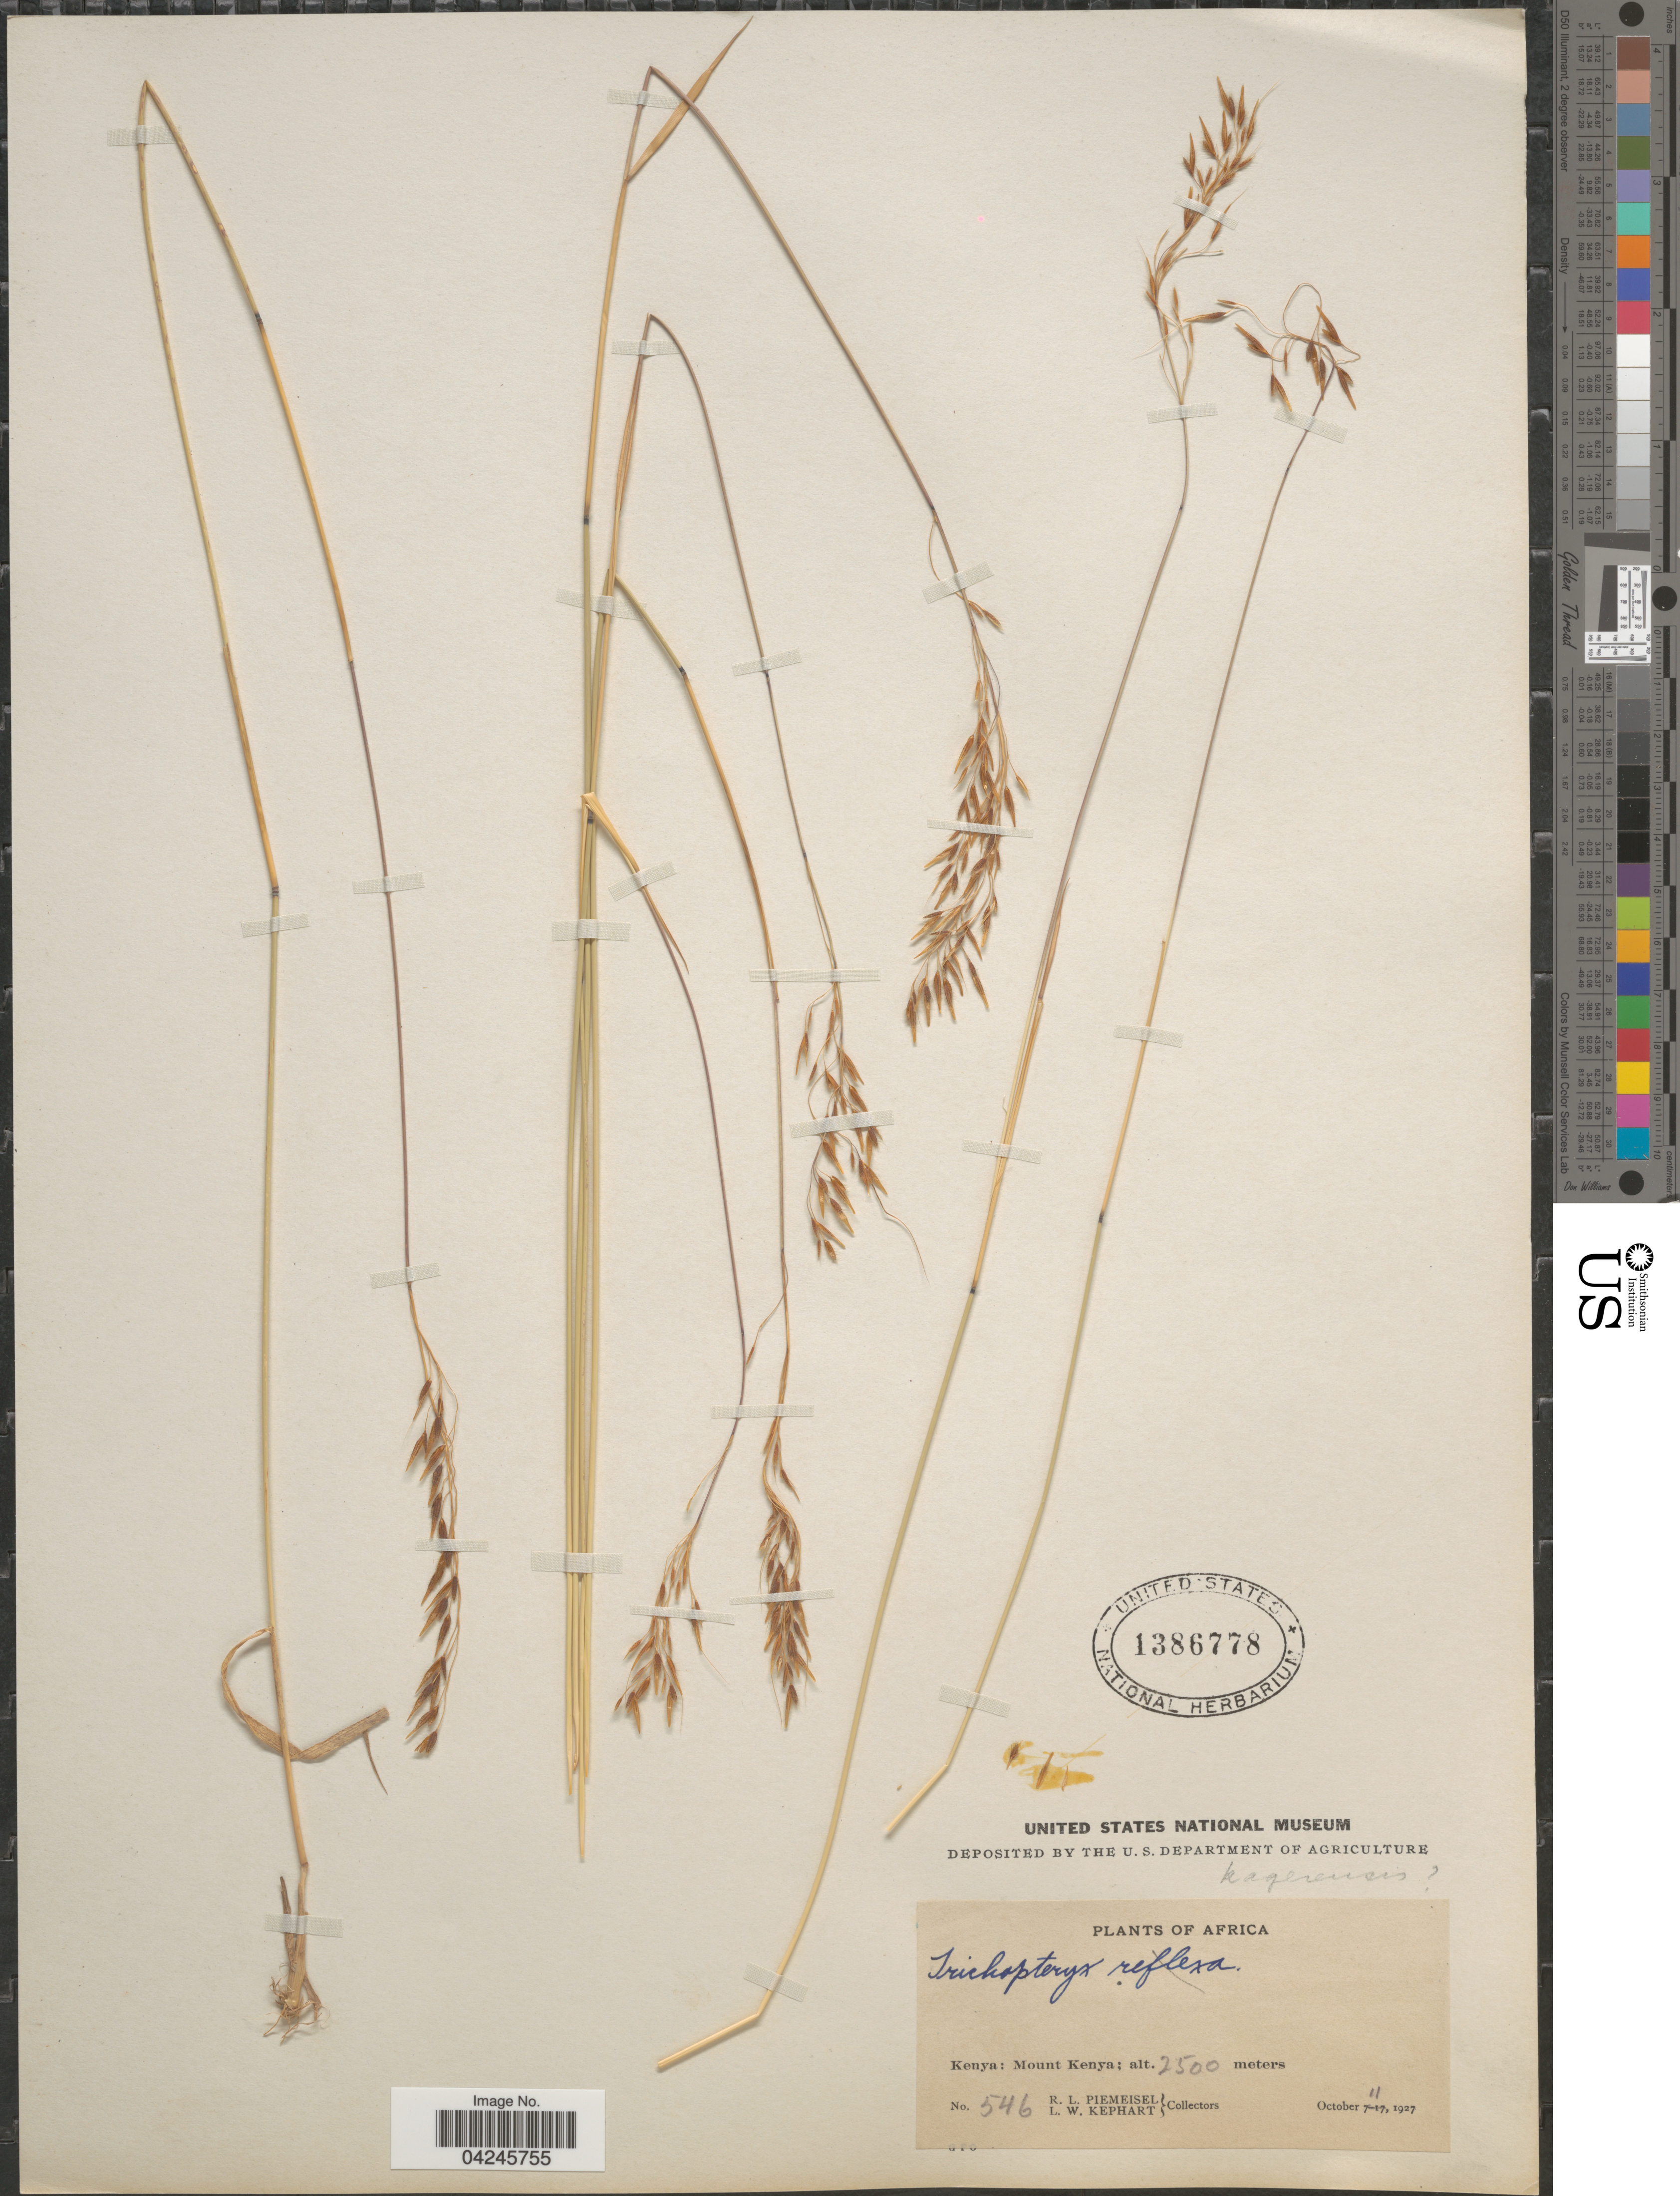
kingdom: Plantae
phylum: Tracheophyta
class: Liliopsida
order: Poales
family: Poaceae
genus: Loudetia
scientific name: Loudetia kagerensis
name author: (K. Schum.) Hutch.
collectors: R. L. Piemeisel & L. W. Kephart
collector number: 546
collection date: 1927-10-11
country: Kenya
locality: Mount Kenya.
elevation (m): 2500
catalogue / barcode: US 1386778